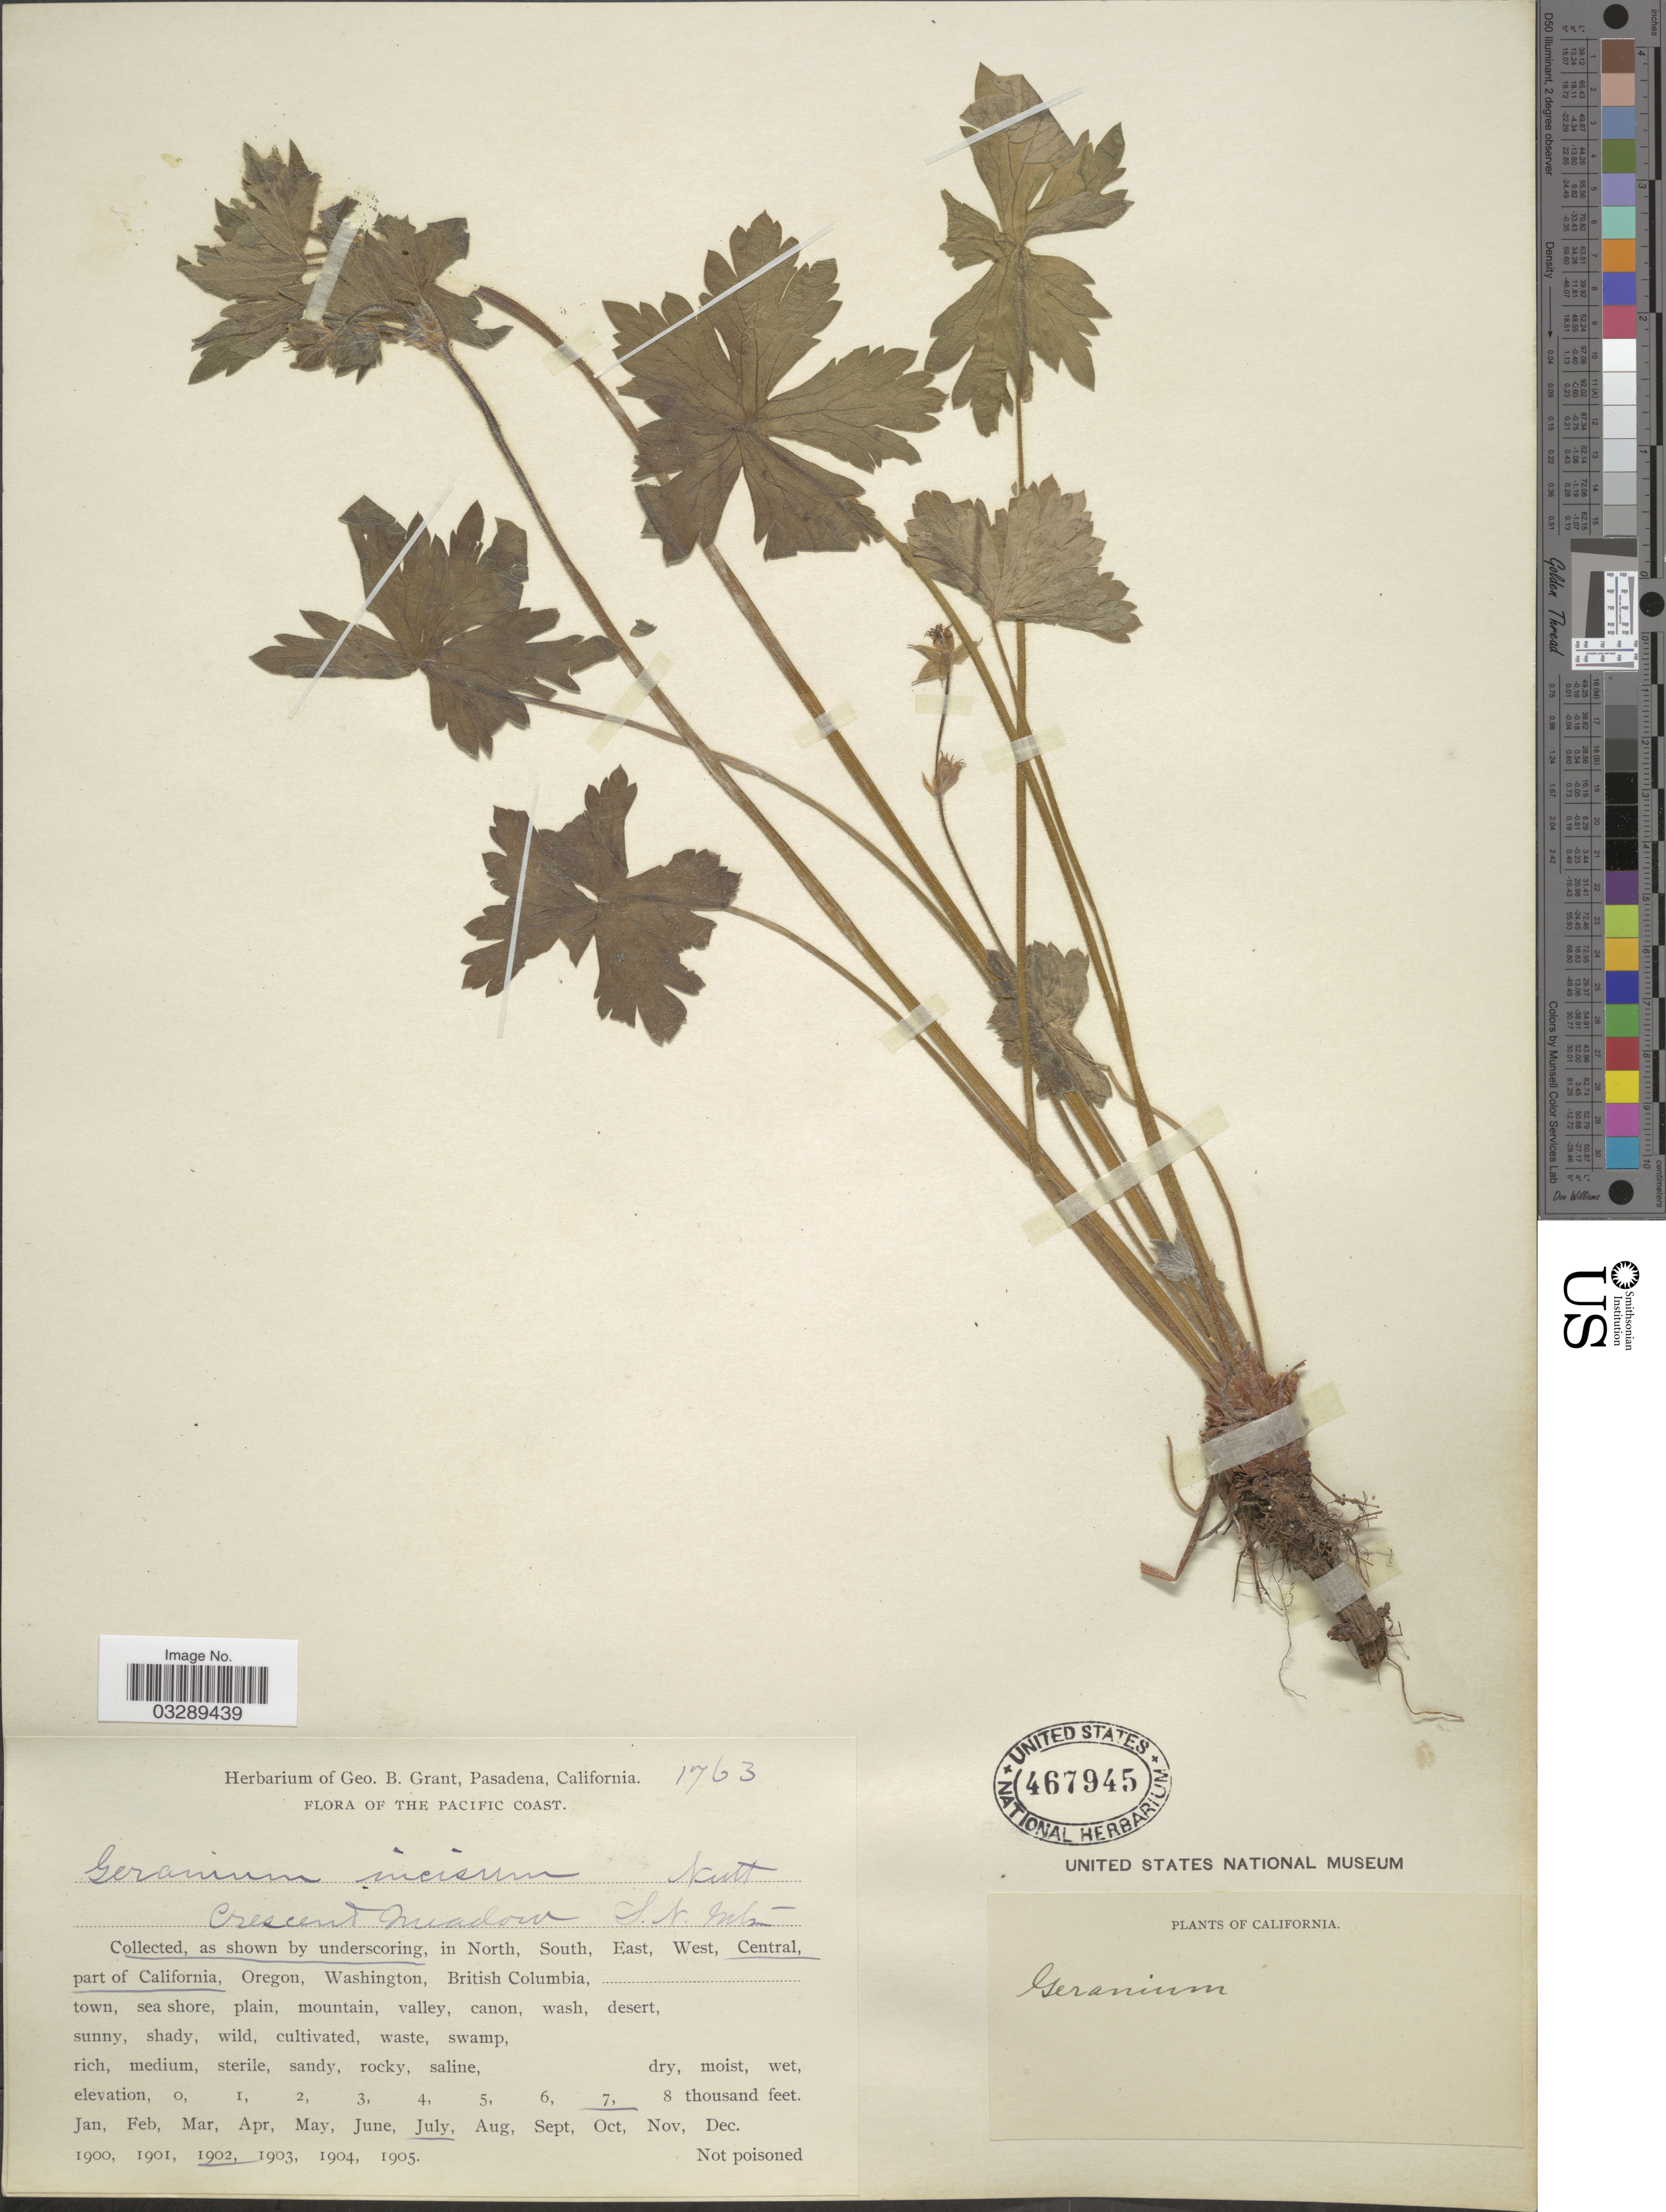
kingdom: Plantae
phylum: Tracheophyta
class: Magnoliopsida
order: Geraniales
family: Geraniaceae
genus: Geranium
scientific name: Geranium sp.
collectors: ex herb. Geo. B. Grant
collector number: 1763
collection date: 1902-07-07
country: United States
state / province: California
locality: Pacific Coast. Crescent Meadow. S.N. Mts. Central part of California.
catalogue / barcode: US 467945